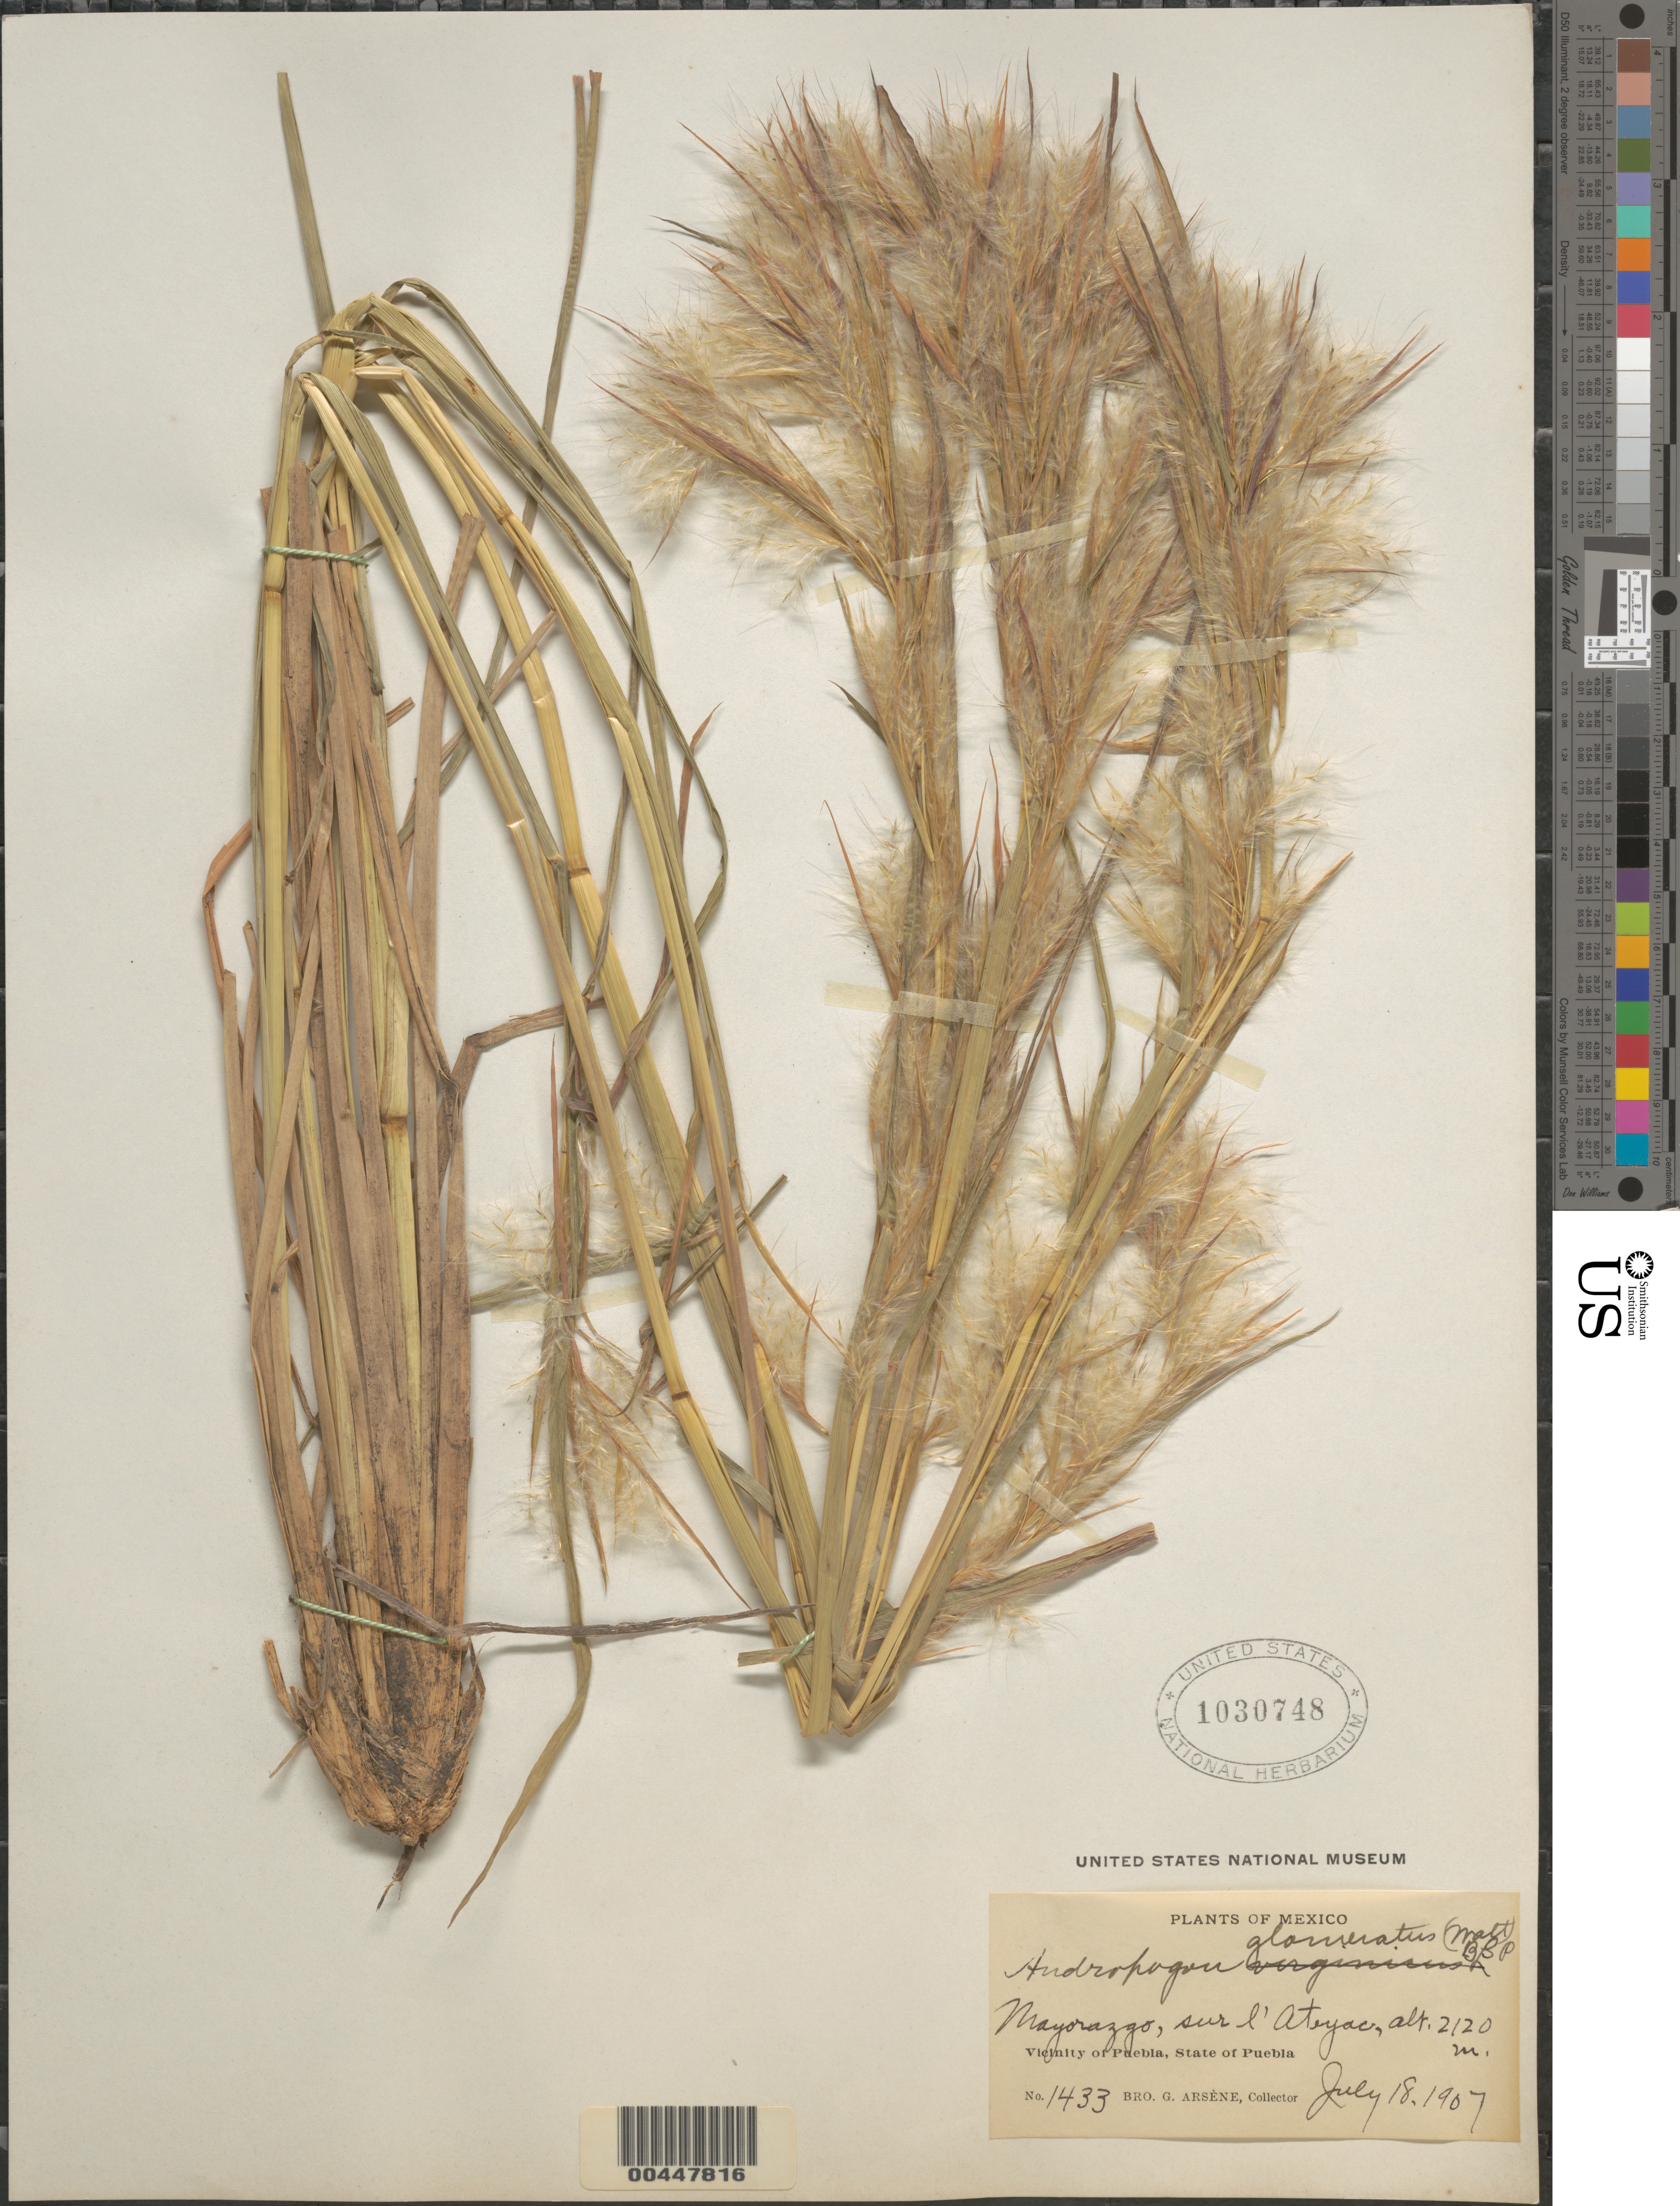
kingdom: Plantae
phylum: Tracheophyta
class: Liliopsida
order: Poales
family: Poaceae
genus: Andropogon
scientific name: Andropogon glomeratus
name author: (Walter) Britton, Stearns & Poggenb.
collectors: Bro. G. Arsène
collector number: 1433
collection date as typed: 18 Jul 1907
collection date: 1907-07-18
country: Mexico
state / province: Puebla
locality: Mayorazgo, sur l'Ateyac, vicinity of Puebla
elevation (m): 2120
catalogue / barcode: US 1030748